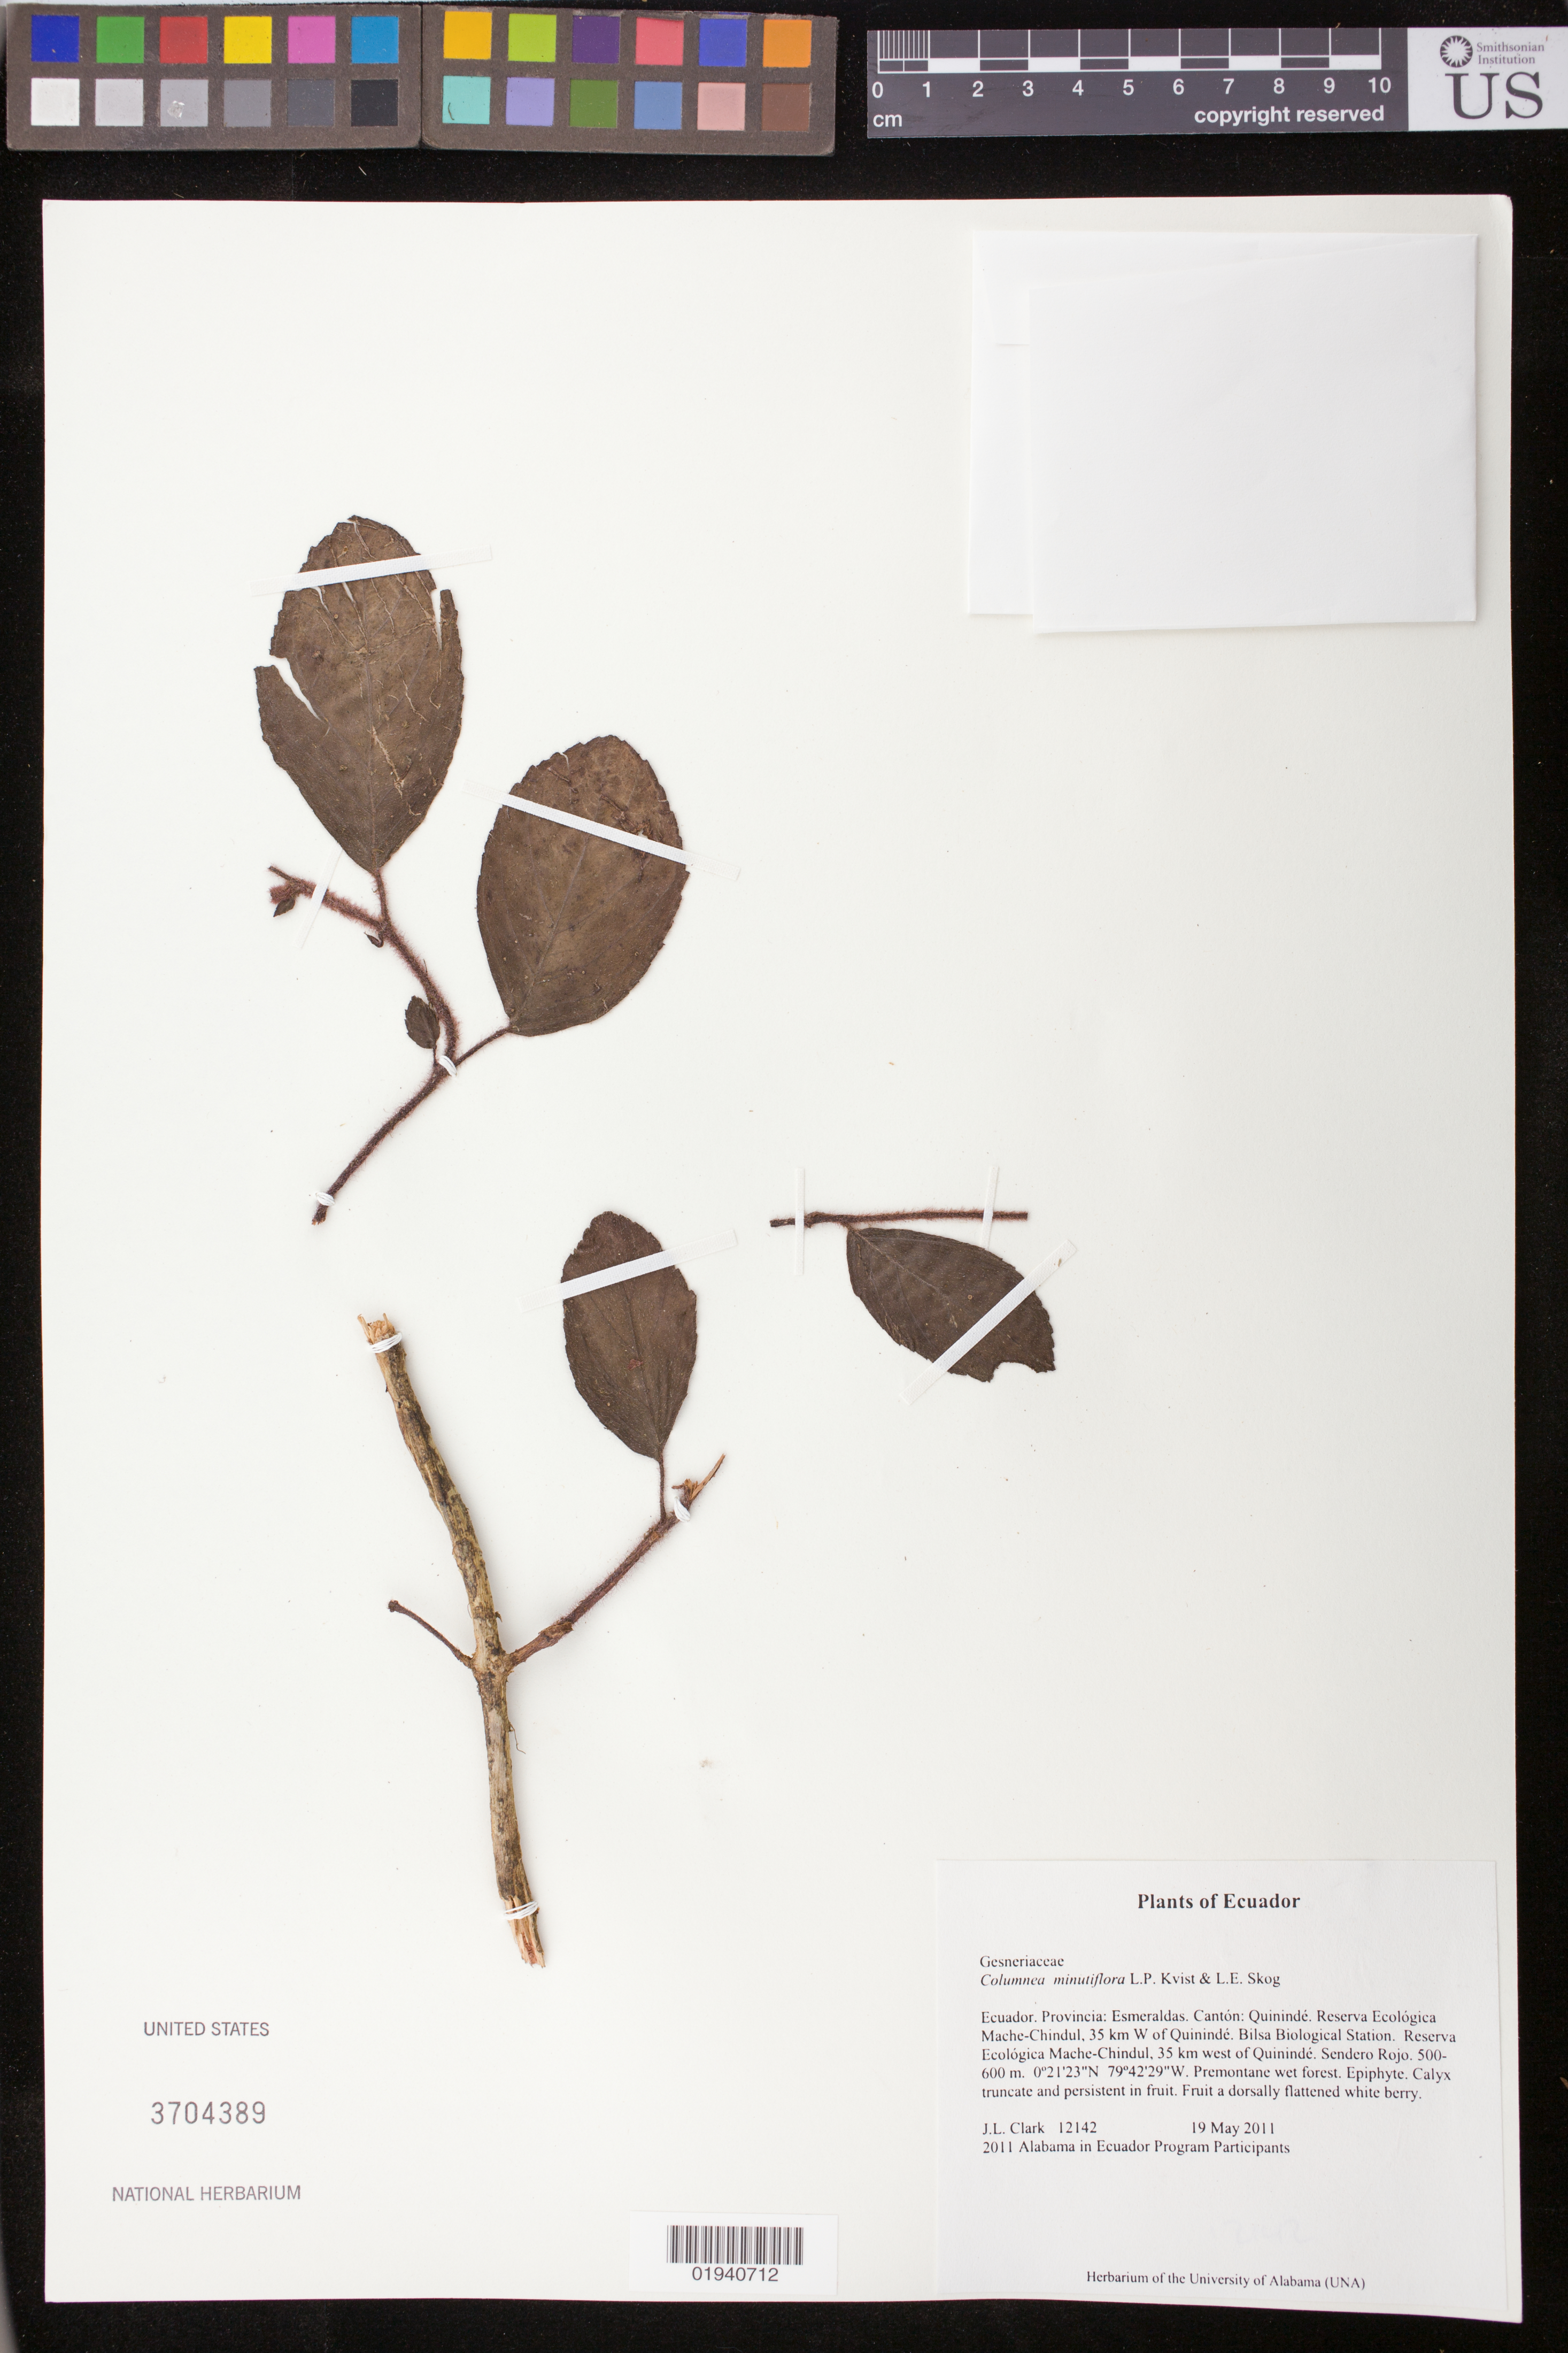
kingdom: Plantae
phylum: Tracheophyta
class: Magnoliopsida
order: Lamiales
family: Gesneriaceae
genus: Columnea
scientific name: Columnea minutiflora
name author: L.P. Kvist & L.E. Skog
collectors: J. L. Clark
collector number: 12142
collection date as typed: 19 May 2011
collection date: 2011-05-19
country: Ecuador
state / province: Esmeraldas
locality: Canton: Quininde, Reserva Ecologica Mache-Chindul, 35 km W of Quininde. Bilsa Biological Station. Reserva Ecologica Mache-Chindul. 35 km west of Quininde. Sendero Rojo.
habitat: Premontane wet forest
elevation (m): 500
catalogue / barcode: US 3704389